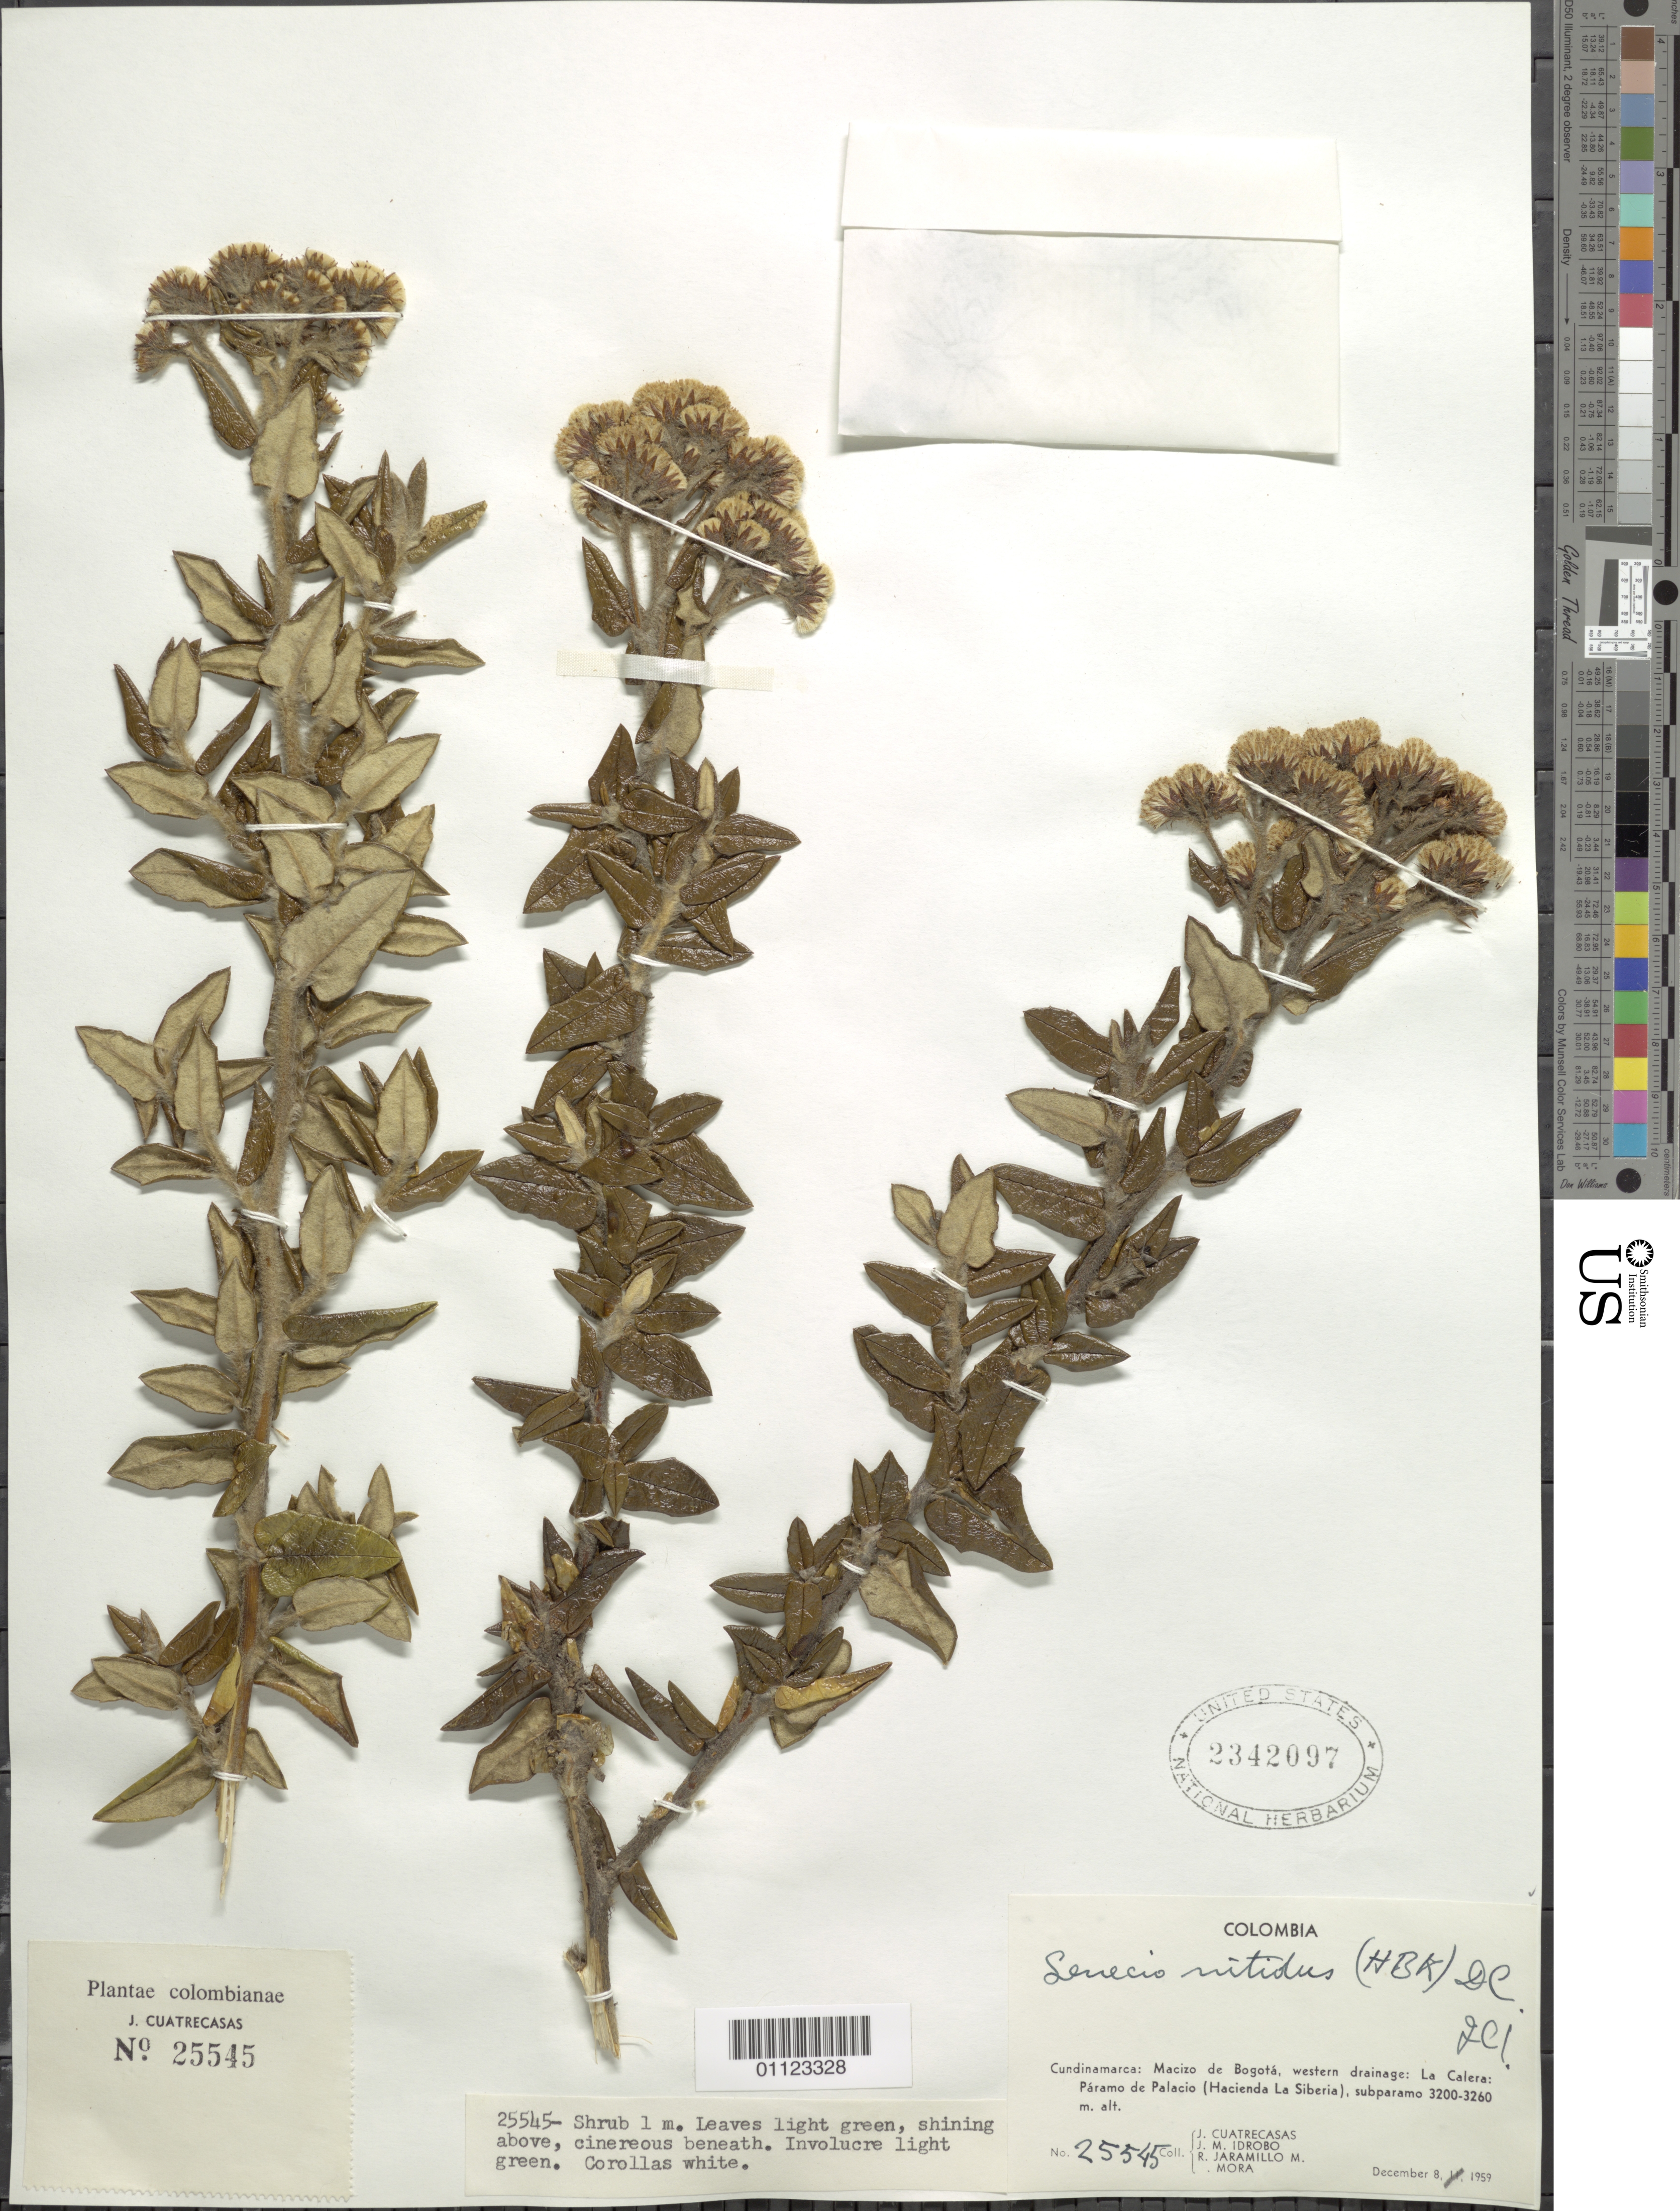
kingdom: Plantae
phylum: Tracheophyta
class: Magnoliopsida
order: Asterales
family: Asteraceae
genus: Pentacalia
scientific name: Pentacalia nitida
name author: (Kunth) Cuatrec.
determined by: Cuatrecasas, J.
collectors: J. Cuatrecasas, J. M. Idrobo, R. Jaramillo M. & L. Mora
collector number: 25545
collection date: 1959-12-08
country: Colombia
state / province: Cundinamarca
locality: Macizo de Bogota, western drainage: La Calera: Paramo de Palacio (Hacienda La Siberia), subparamo.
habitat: Subparamo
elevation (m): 3200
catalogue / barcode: US 2342097